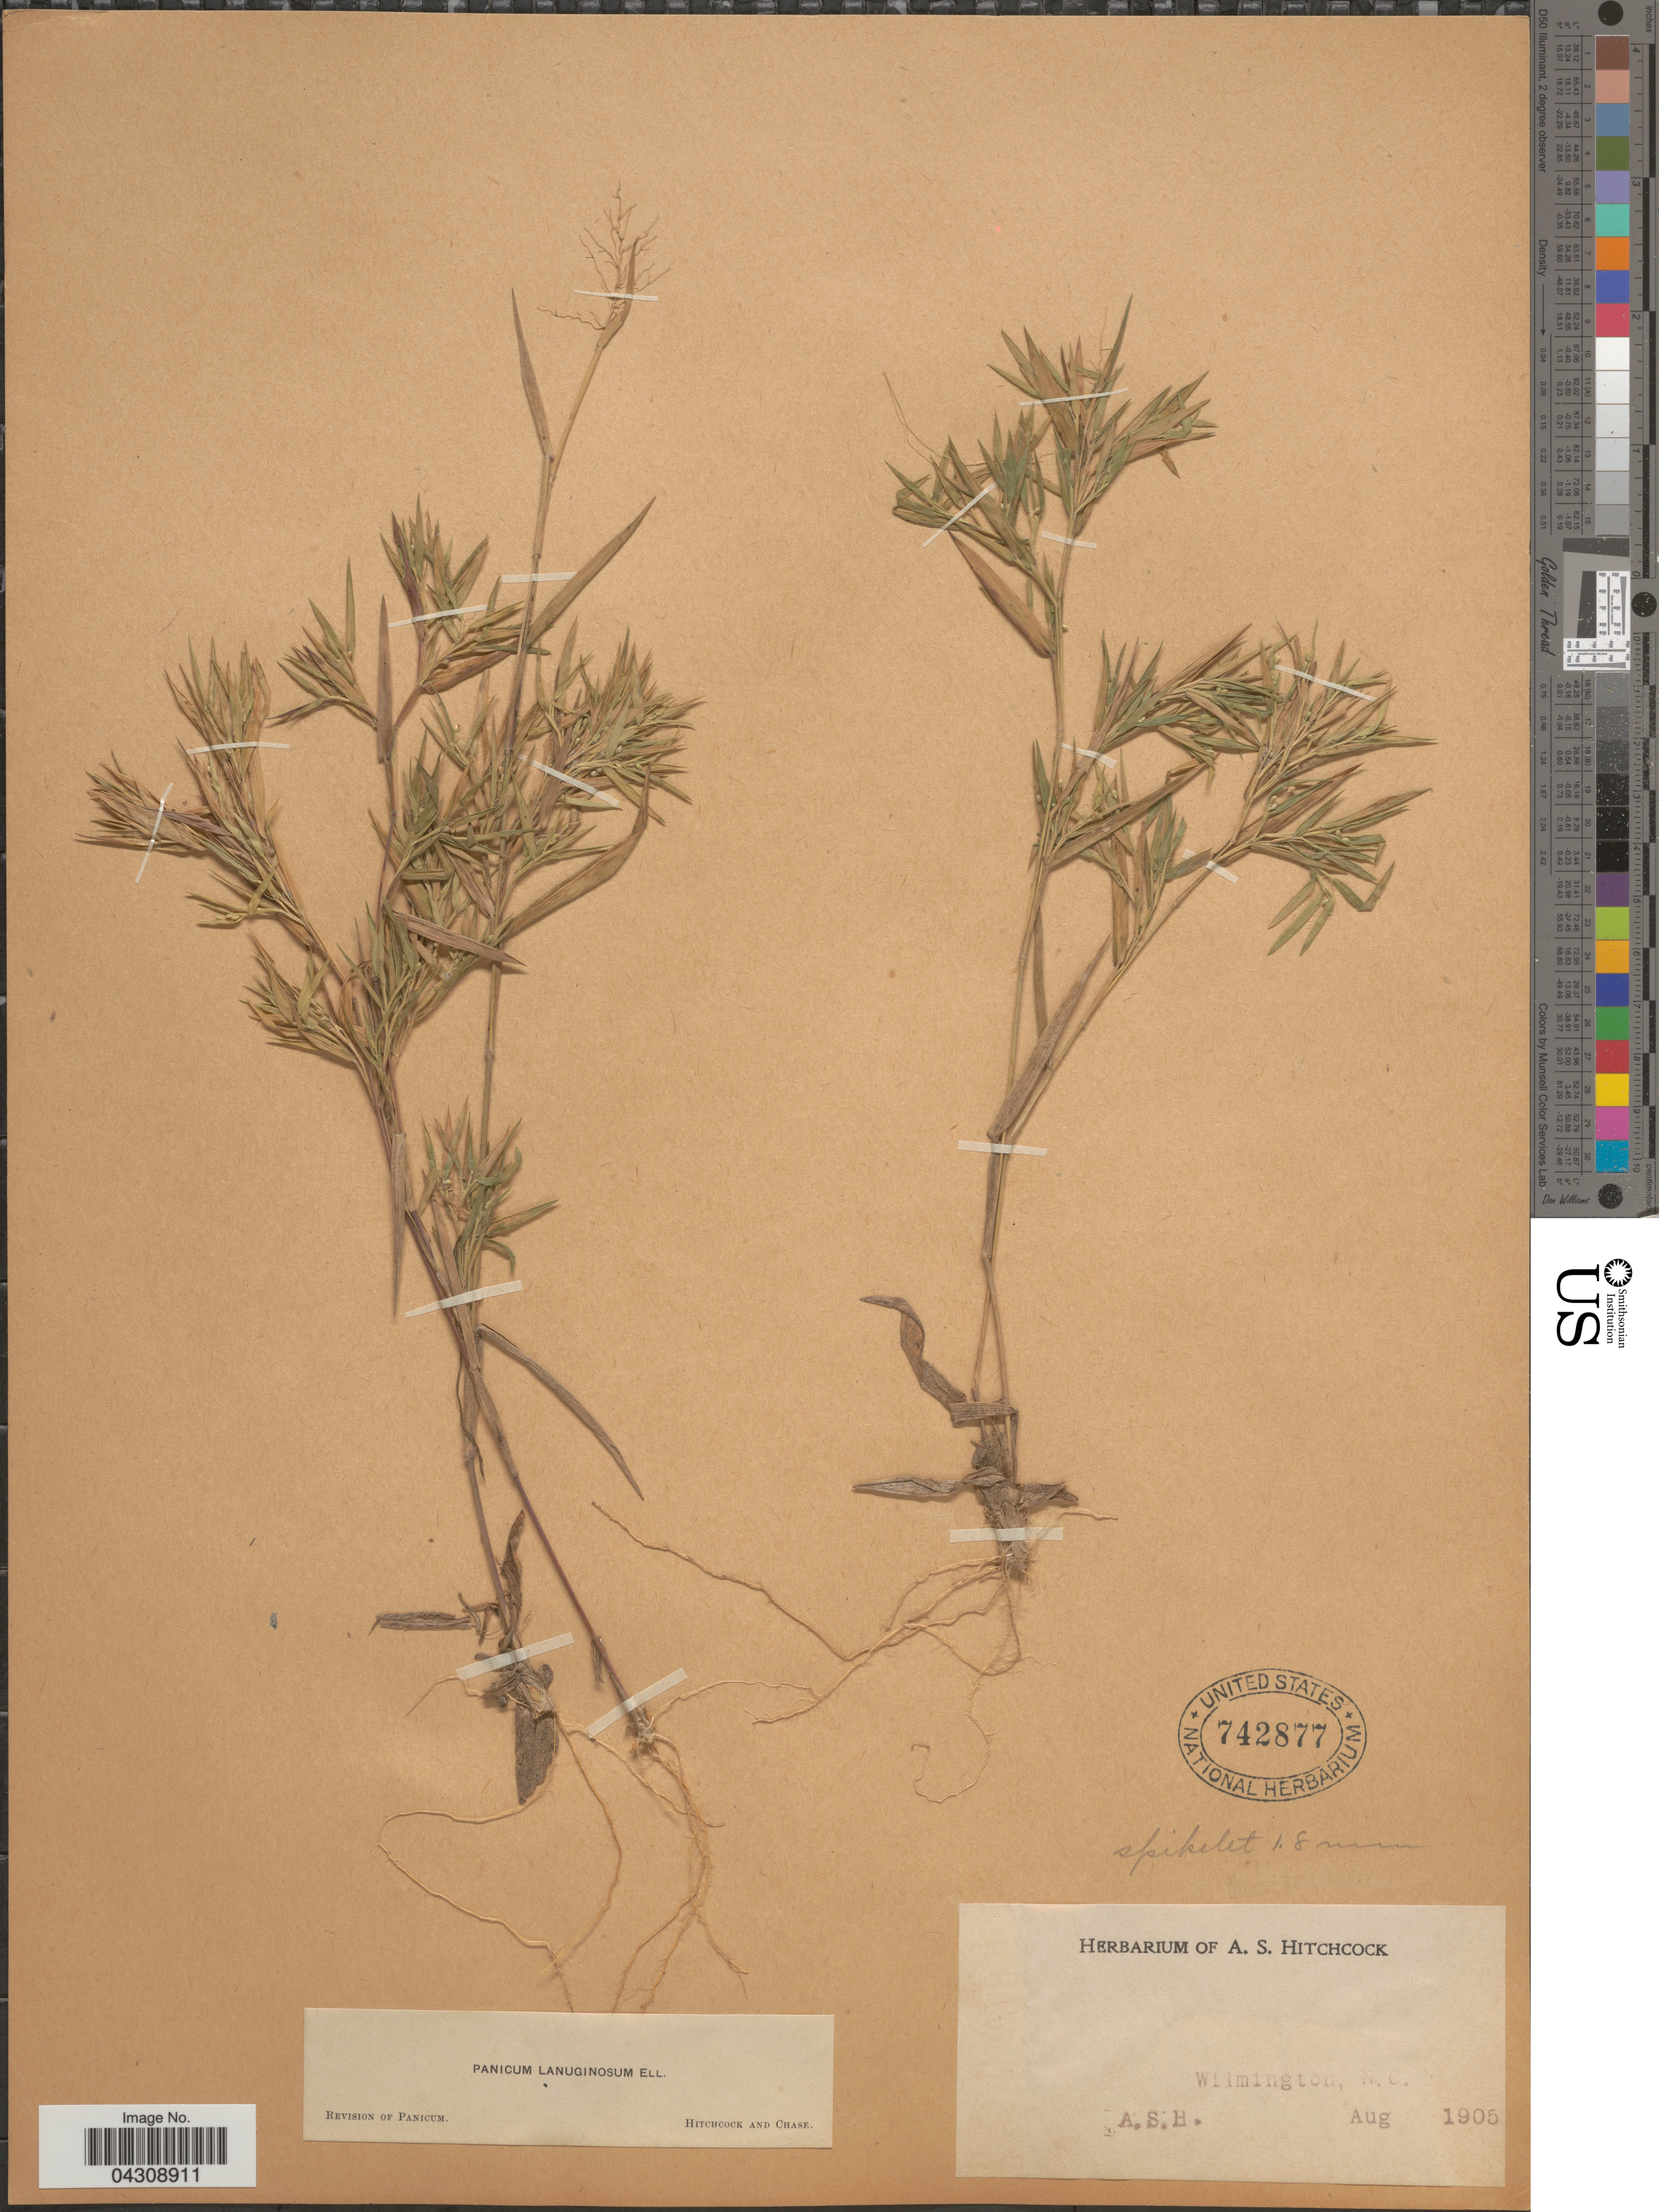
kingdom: Plantae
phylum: Tracheophyta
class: Liliopsida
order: Poales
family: Poaceae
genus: Dichanthelium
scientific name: Dichanthelium acuminatum var. acuminatum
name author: (Sw.) Gould & C.A. Clark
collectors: A. S. Hitchcock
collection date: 1905-08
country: United States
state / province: North Carolina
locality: Wilmington.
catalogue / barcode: US 742877